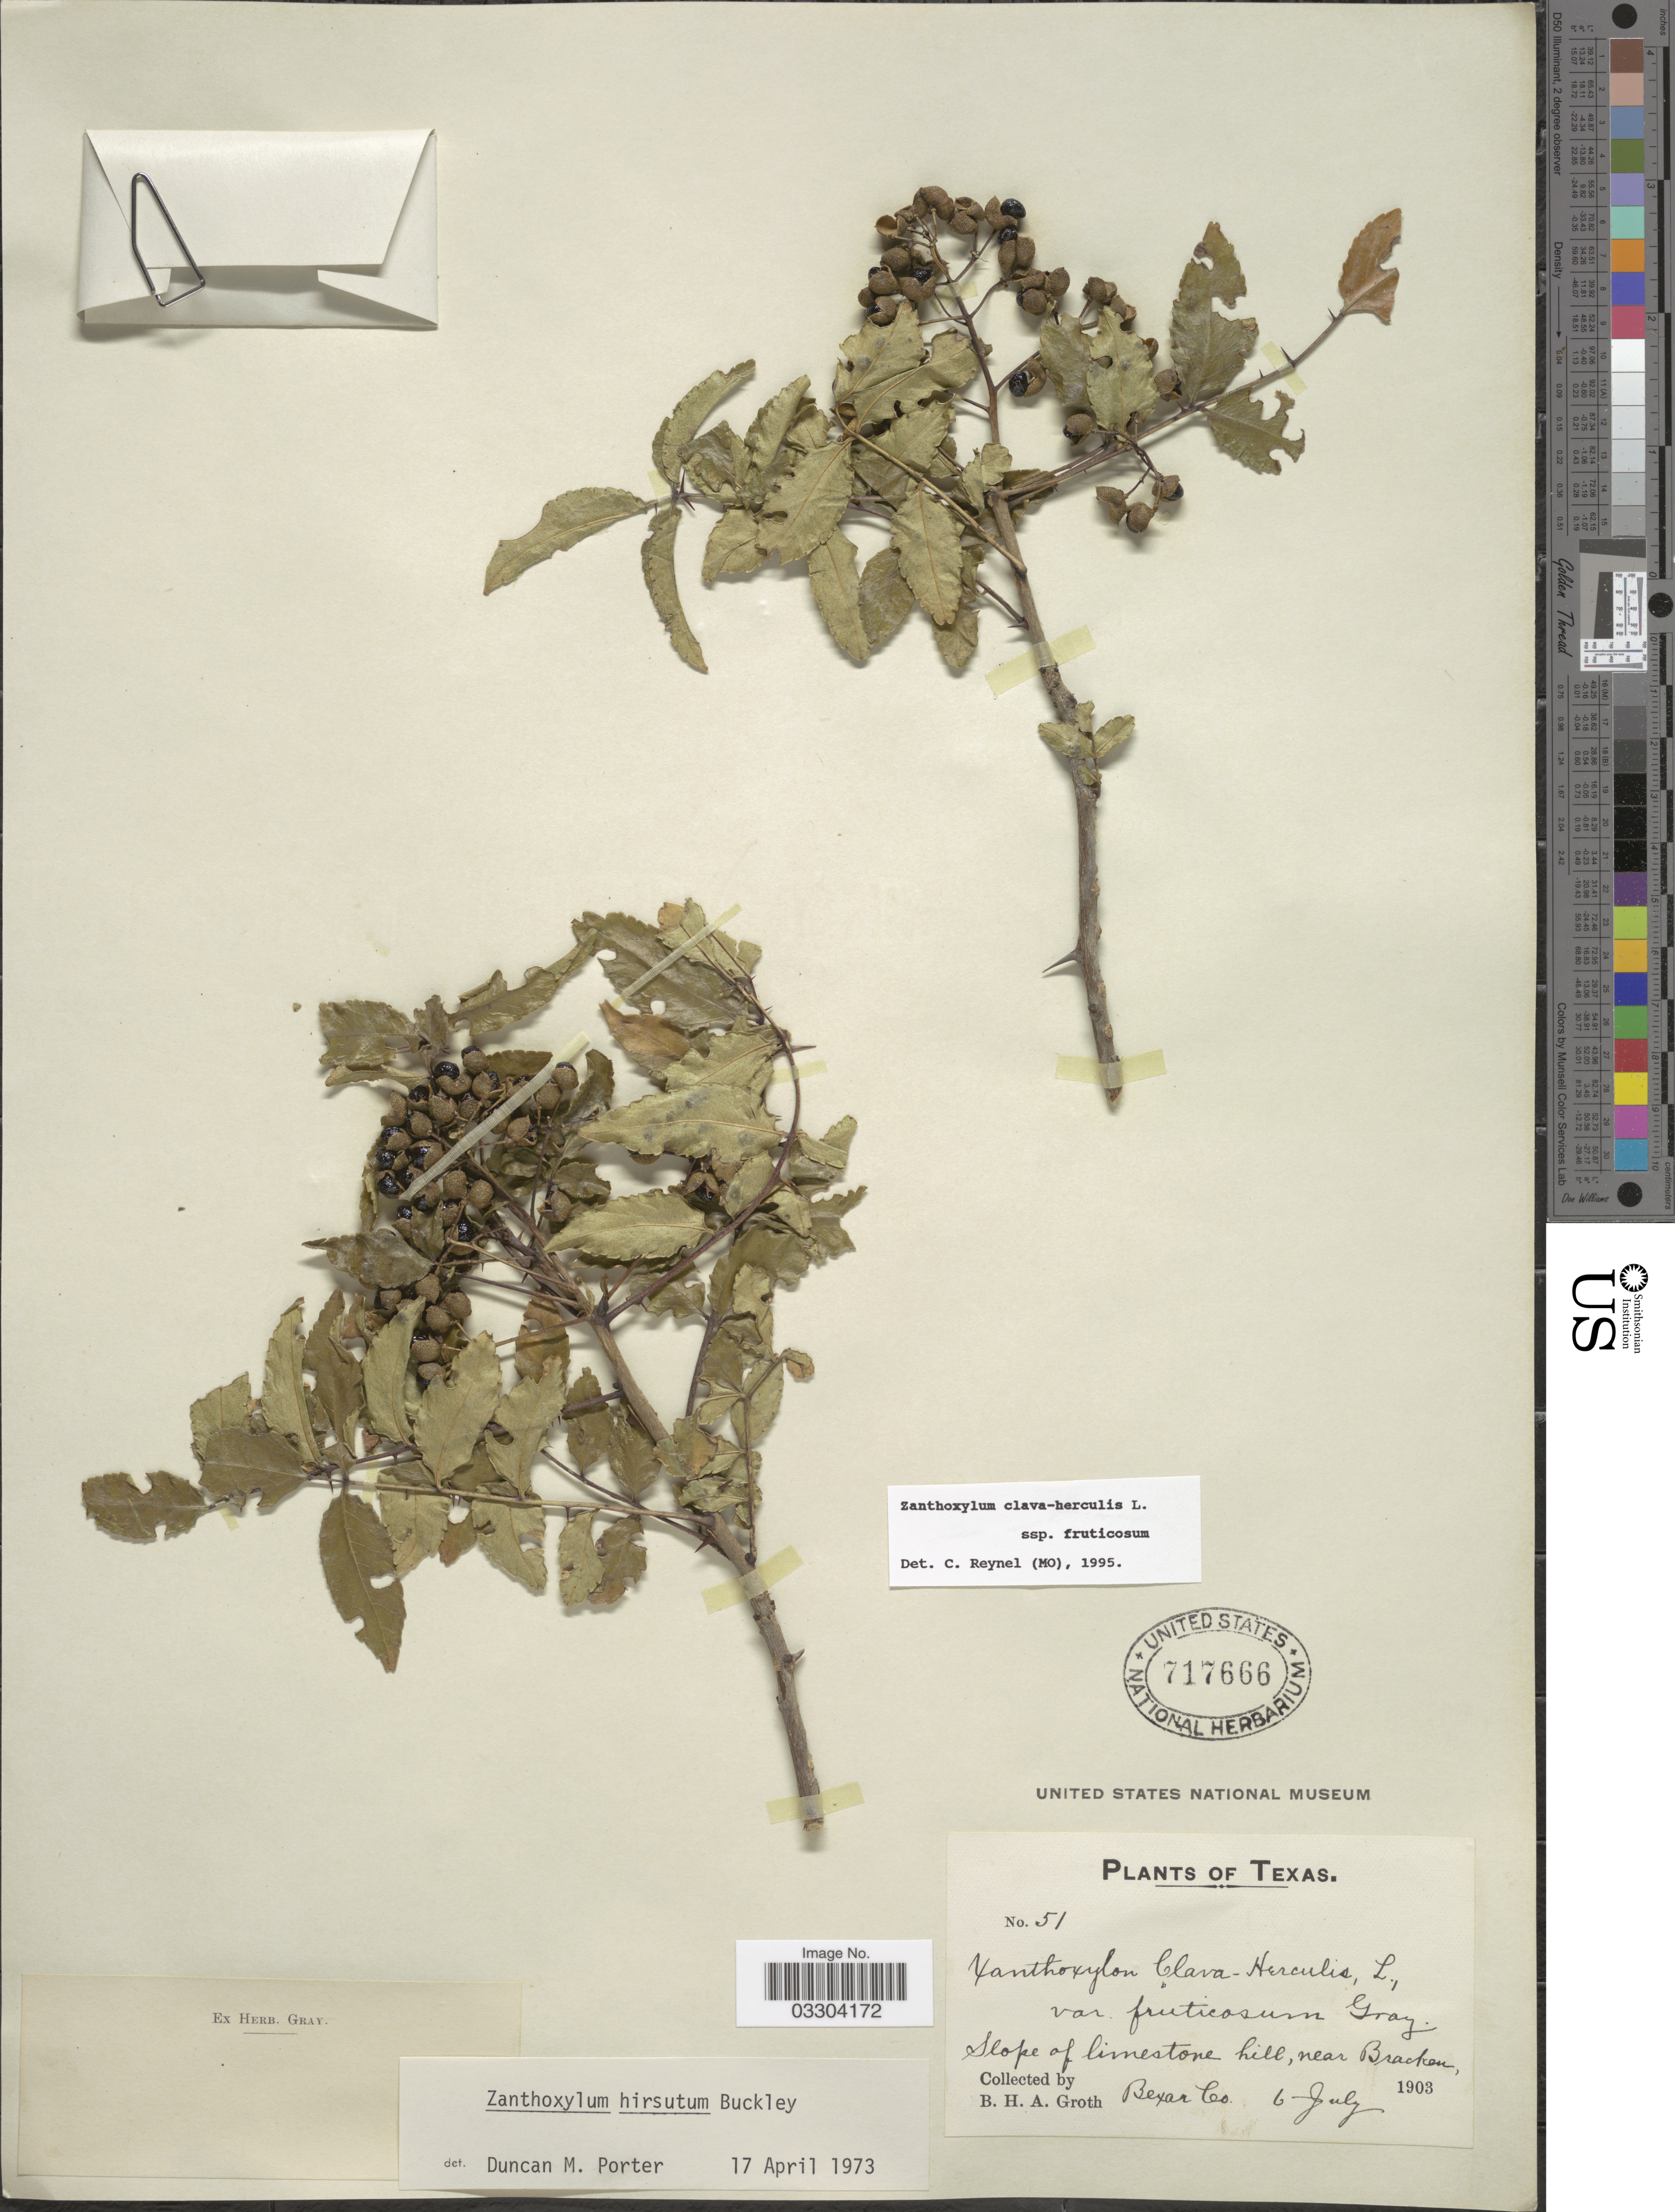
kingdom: Plantae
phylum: Tracheophyta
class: Magnoliopsida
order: Sapindales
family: Rutaceae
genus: Zanthoxylum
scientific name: Zanthoxylum clava-herculis subsp. fruticosum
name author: (A. Gray) Reynel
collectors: B. Groth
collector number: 51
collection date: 1903-07-06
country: United States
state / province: Texas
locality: Slope of limestone hill, near Bracken, Bexar Co.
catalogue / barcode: US 717666